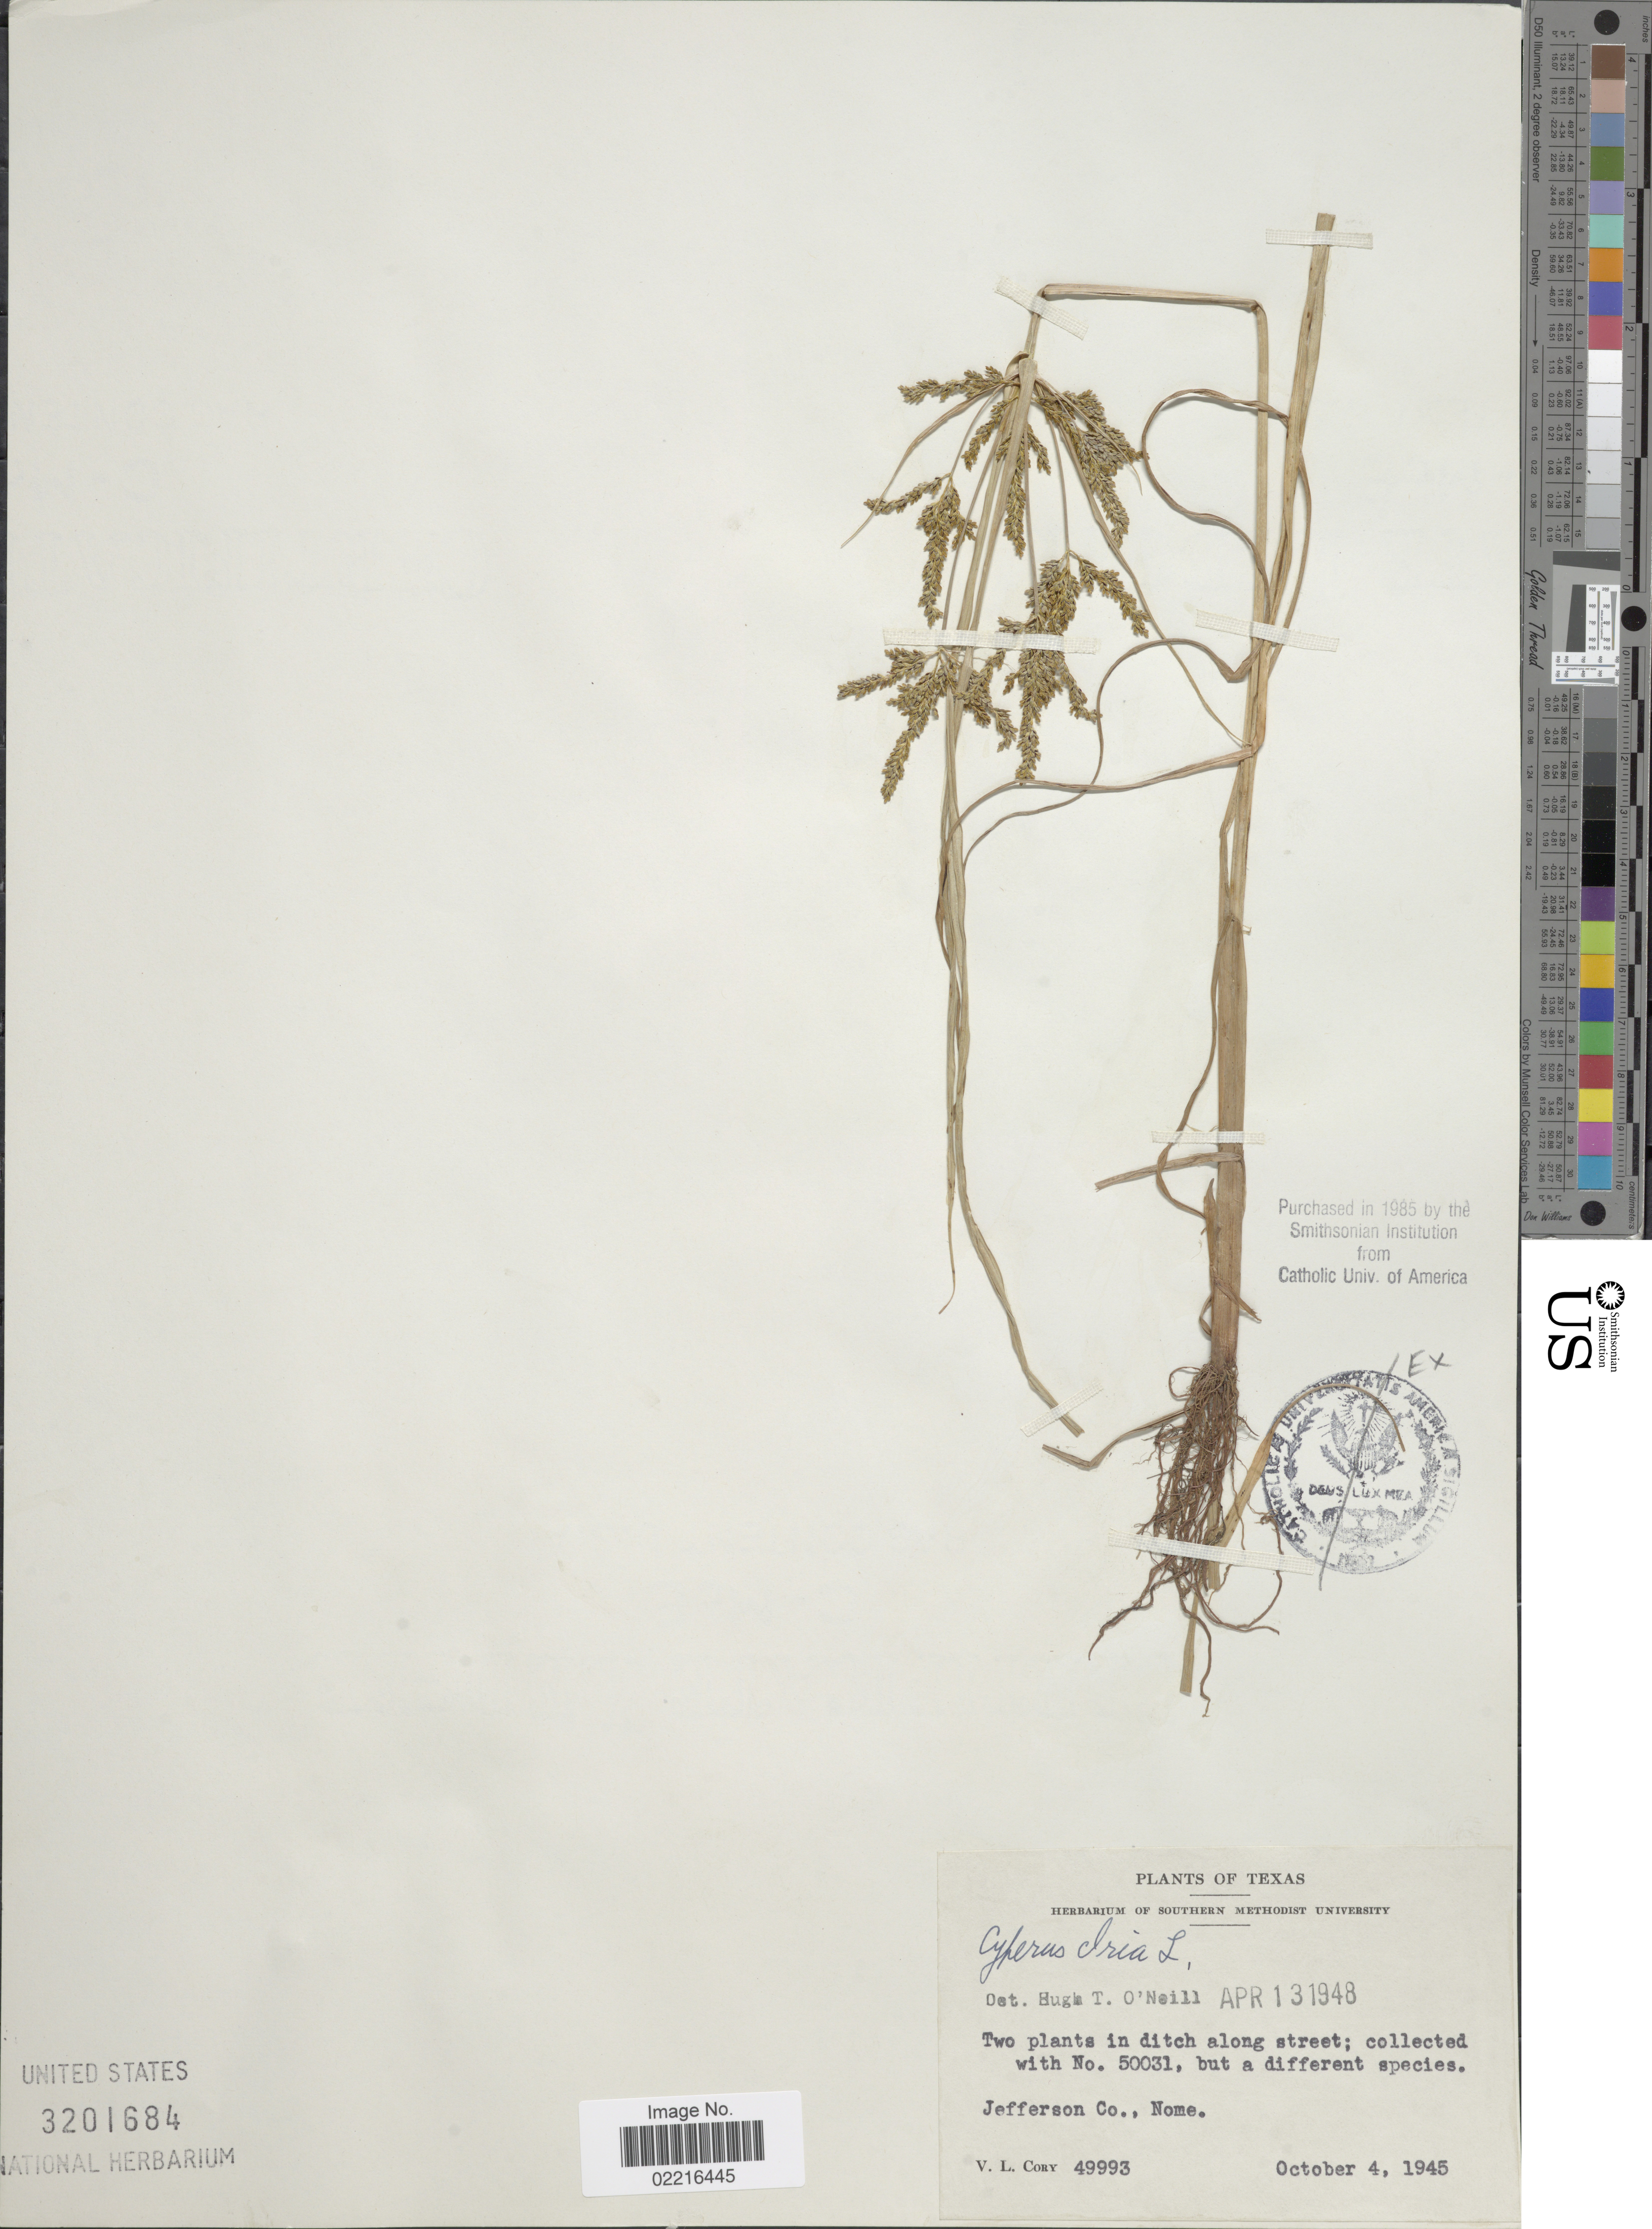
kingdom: Plantae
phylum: Tracheophyta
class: Liliopsida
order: Poales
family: Cyperaceae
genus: Cyperus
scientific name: Cyperus iria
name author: L.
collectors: V. Cory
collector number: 49993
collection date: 1945-10-04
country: United States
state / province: Texas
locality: Jefferson Co, Nome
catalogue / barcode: US 3201684